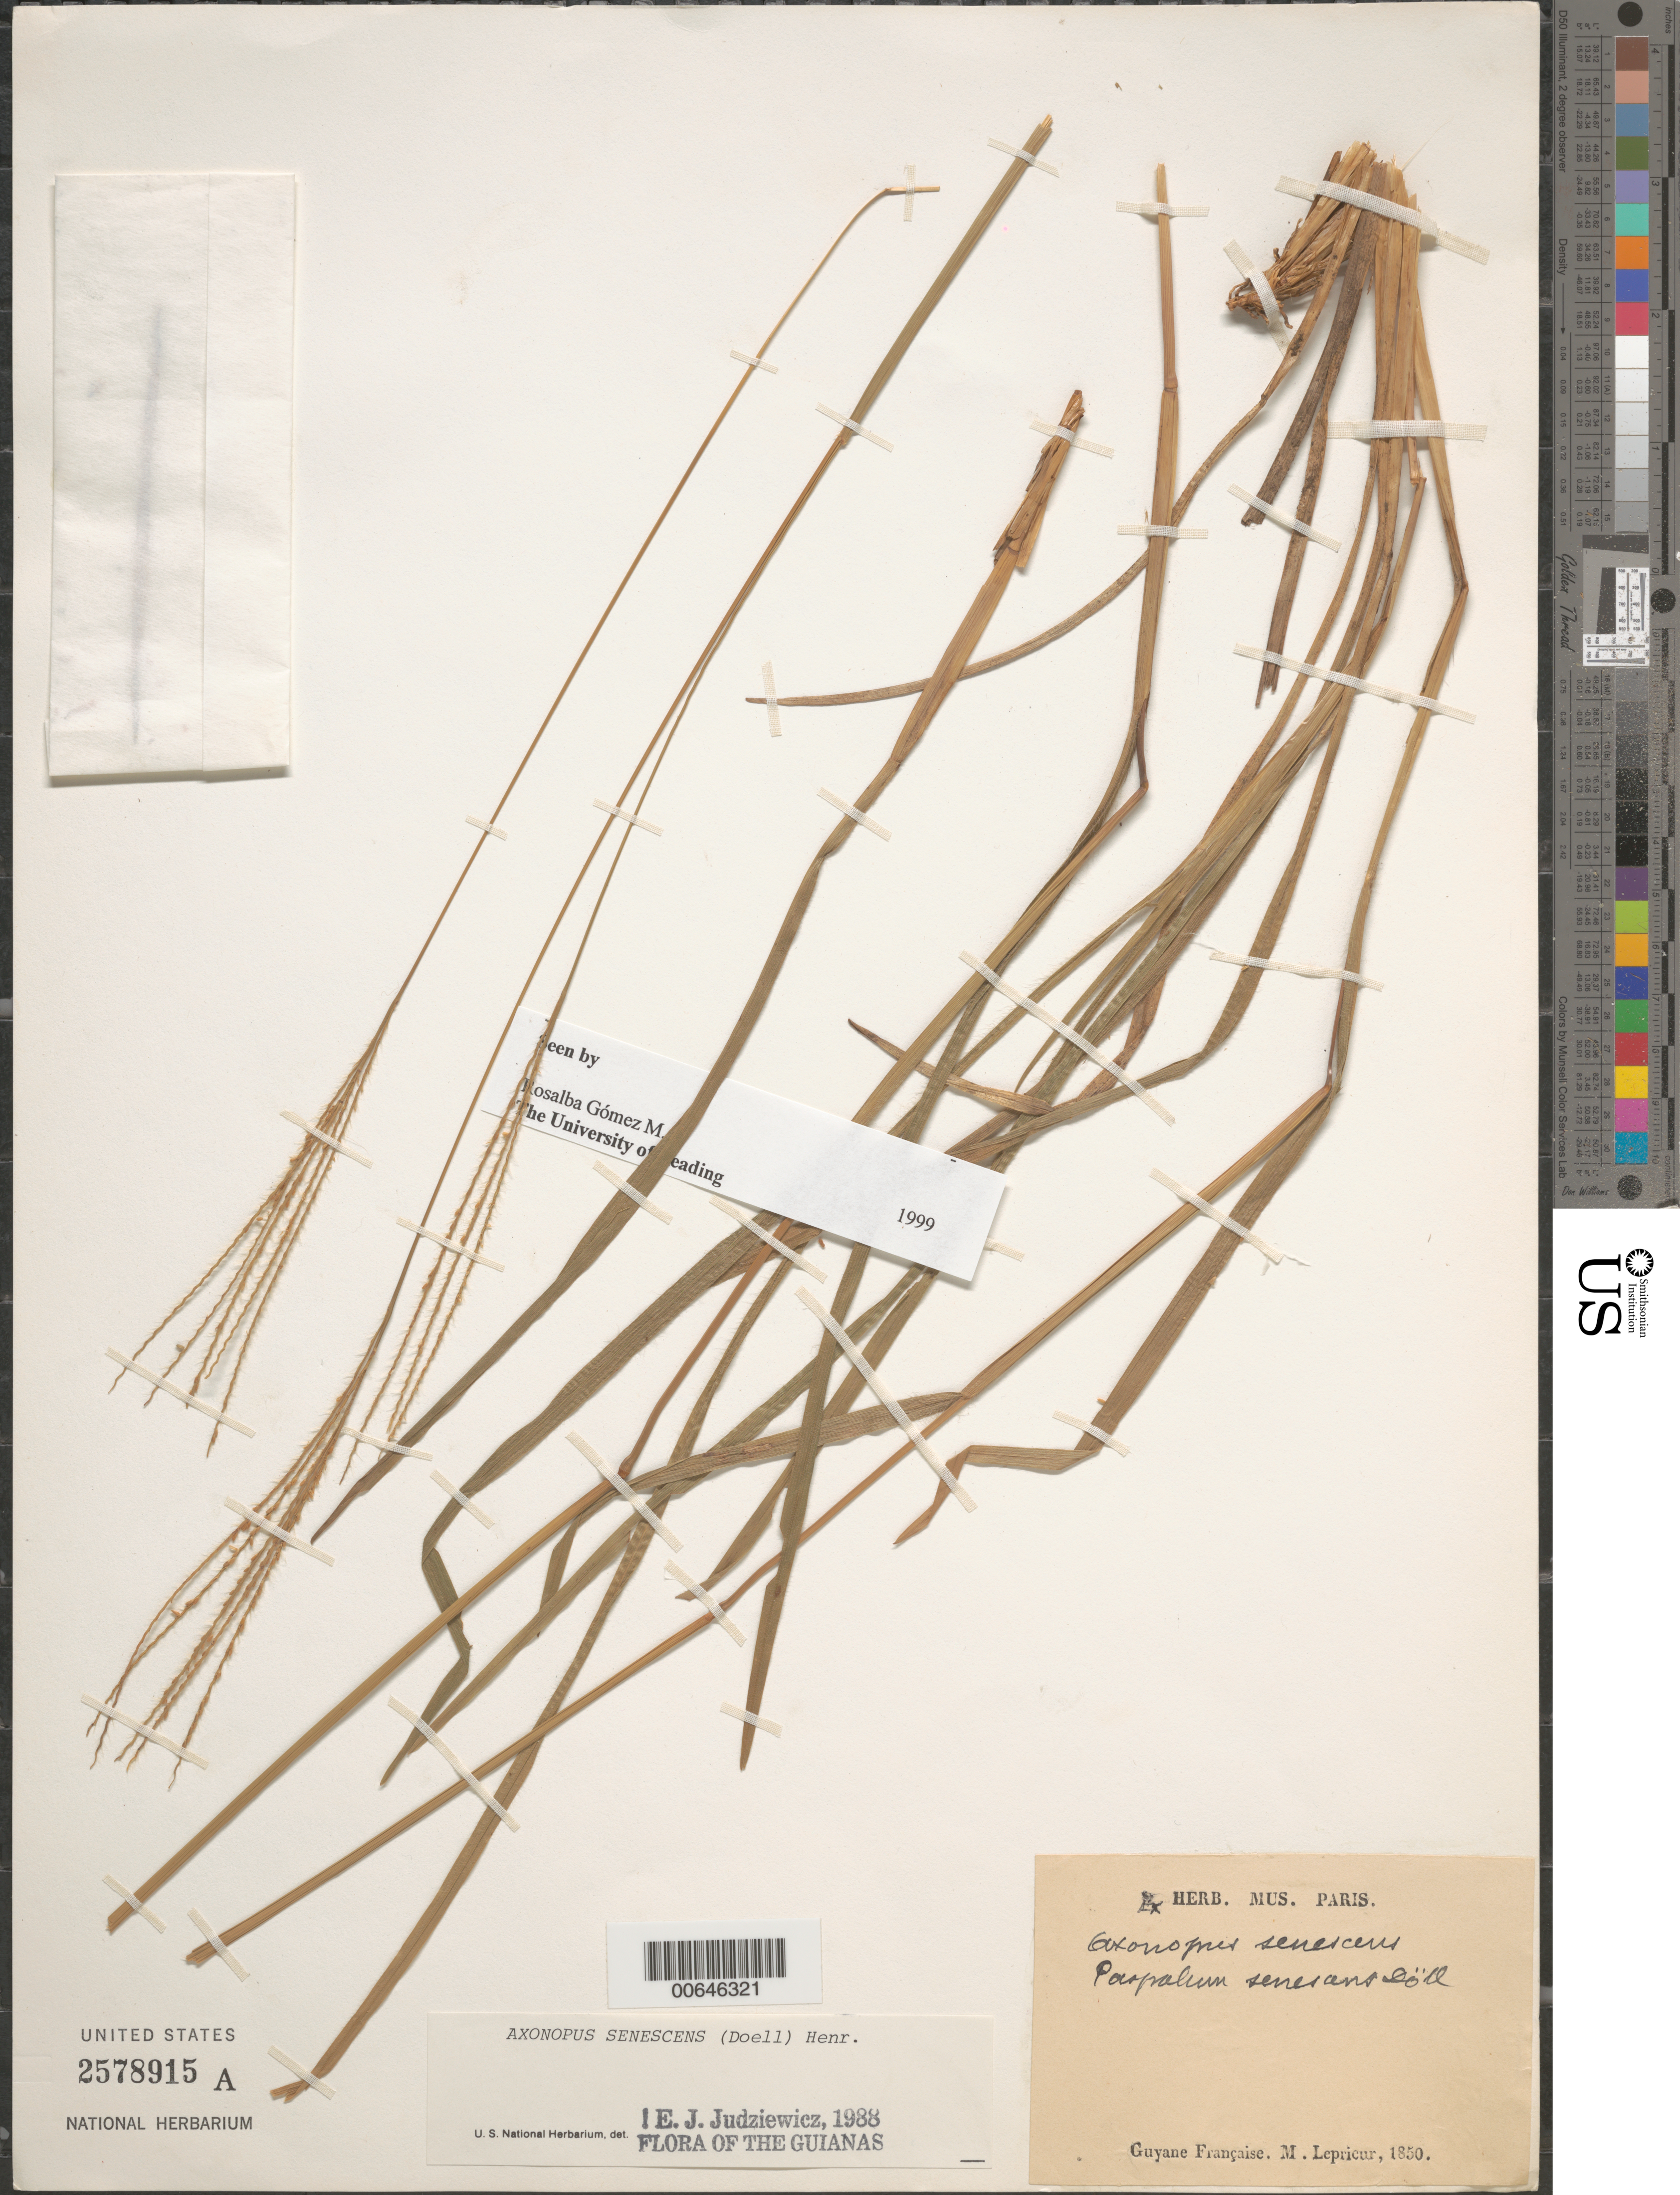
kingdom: Plantae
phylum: Tracheophyta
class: Liliopsida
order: Poales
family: Poaceae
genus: Axonopus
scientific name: Axonopus senescens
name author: (Döll) Henr.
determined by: Rosalba Gomez, M.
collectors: F. M. R. Leprieur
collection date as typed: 1850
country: French Guiana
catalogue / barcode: US 2578915A